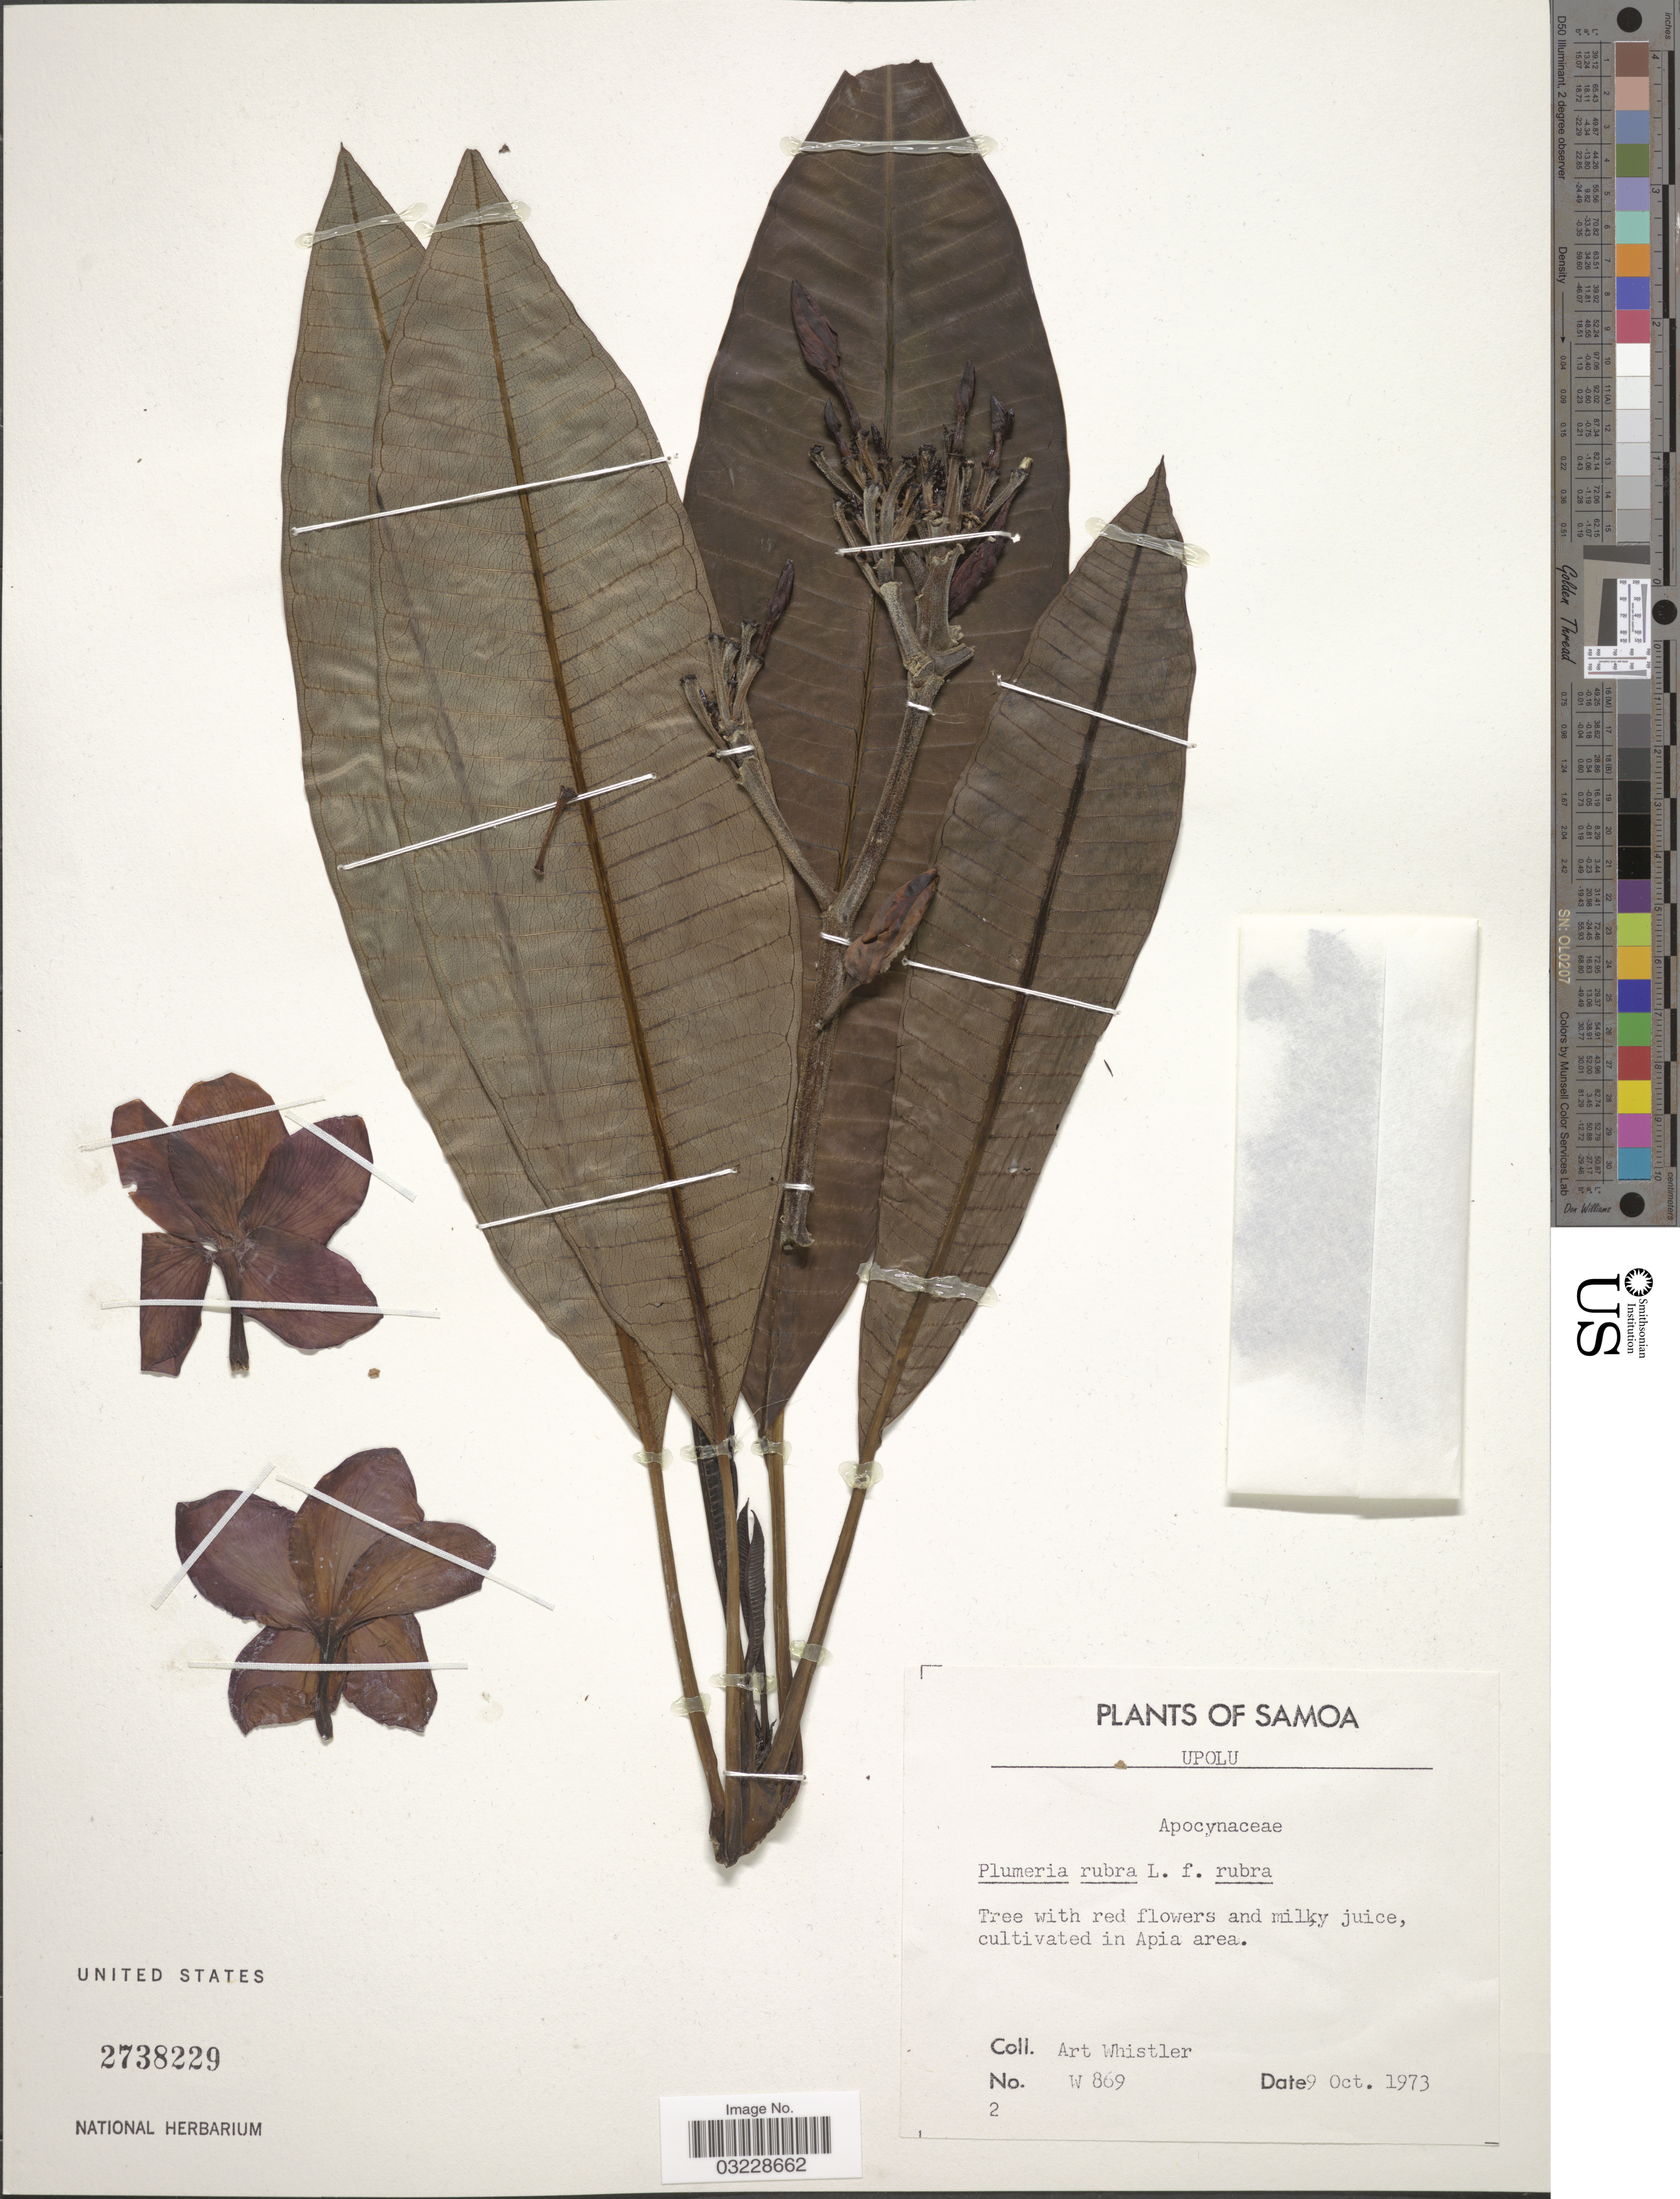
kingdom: Plantae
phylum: Tracheophyta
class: Magnoliopsida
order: Gentianales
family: Apocynaceae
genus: Plumeria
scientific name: Plumeria rubra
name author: L.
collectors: A. Whistler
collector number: W869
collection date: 1973-10-09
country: Samoa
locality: Samoa. Upolu. In Apia area.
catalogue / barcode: US 2738229